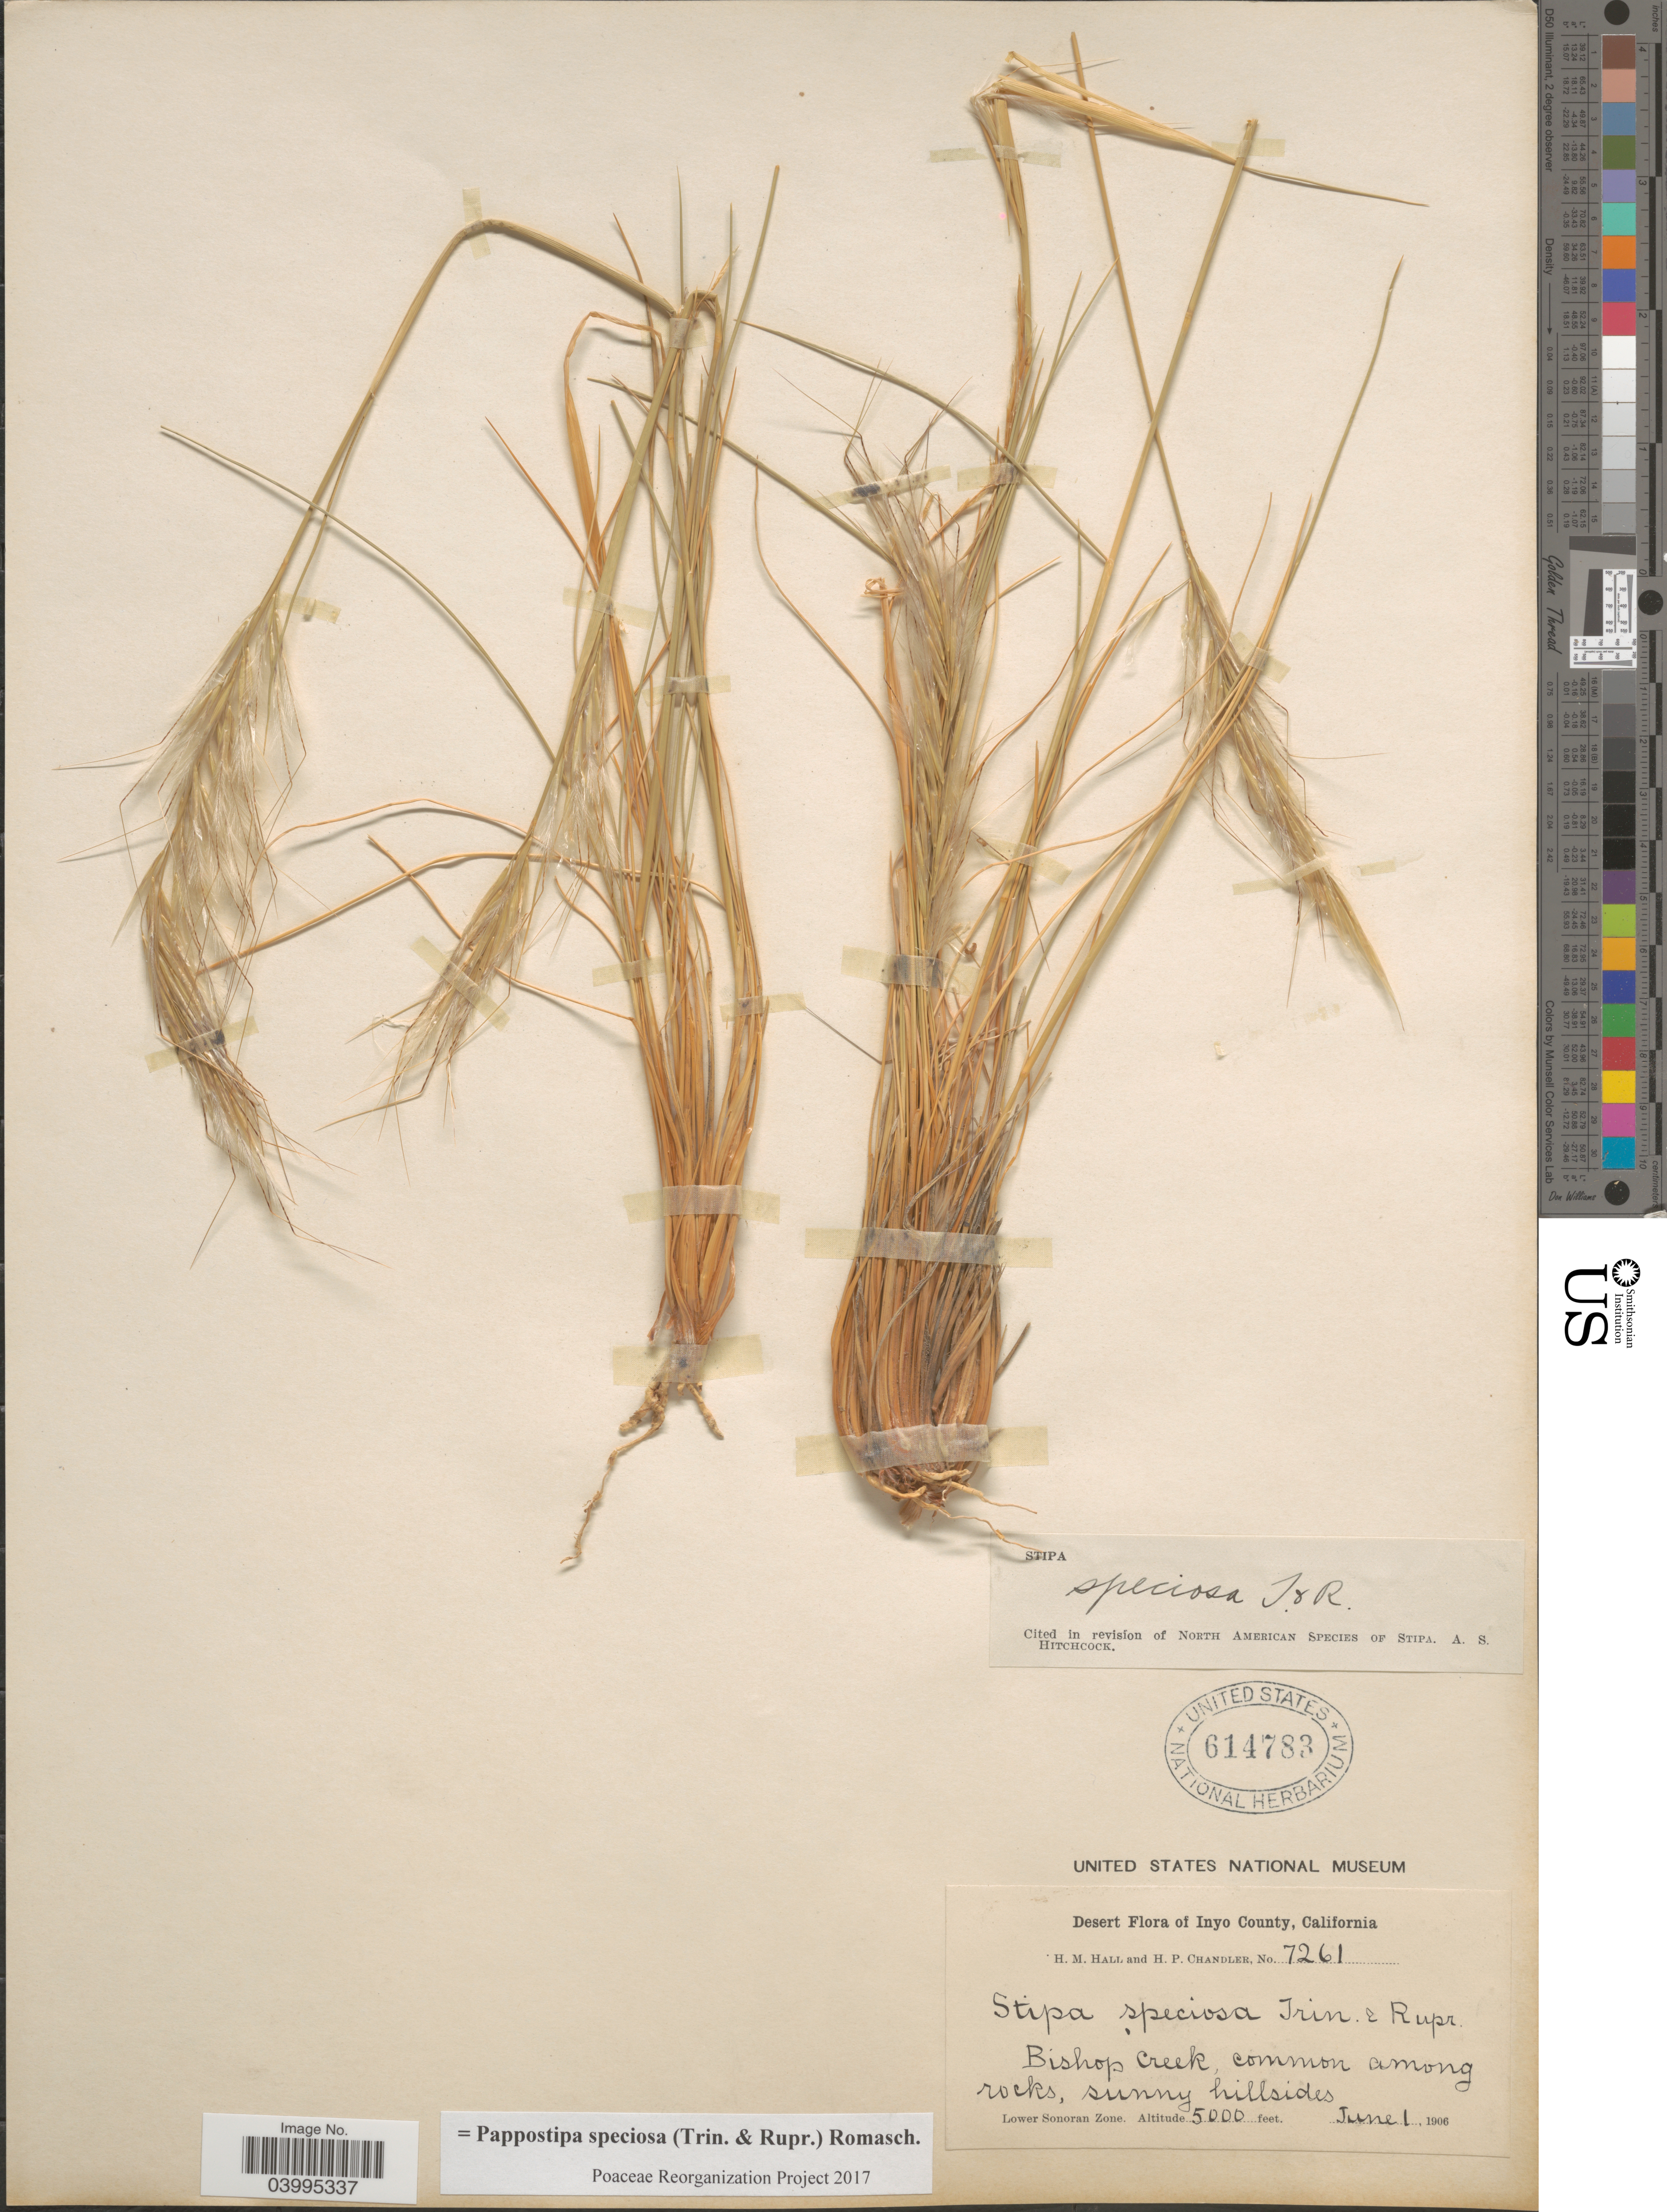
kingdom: Plantae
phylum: Tracheophyta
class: Liliopsida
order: Poales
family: Poaceae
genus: Pappostipa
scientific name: Pappostipa speciosa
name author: (Trin. & Rupr.) Romasch.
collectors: H. M. Hall & H. Chandler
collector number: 7261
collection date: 1906-06-01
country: United States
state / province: California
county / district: Inyo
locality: Inyo County. Bishop Creek. Lower Sonoran Zone.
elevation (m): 1524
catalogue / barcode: US 614783